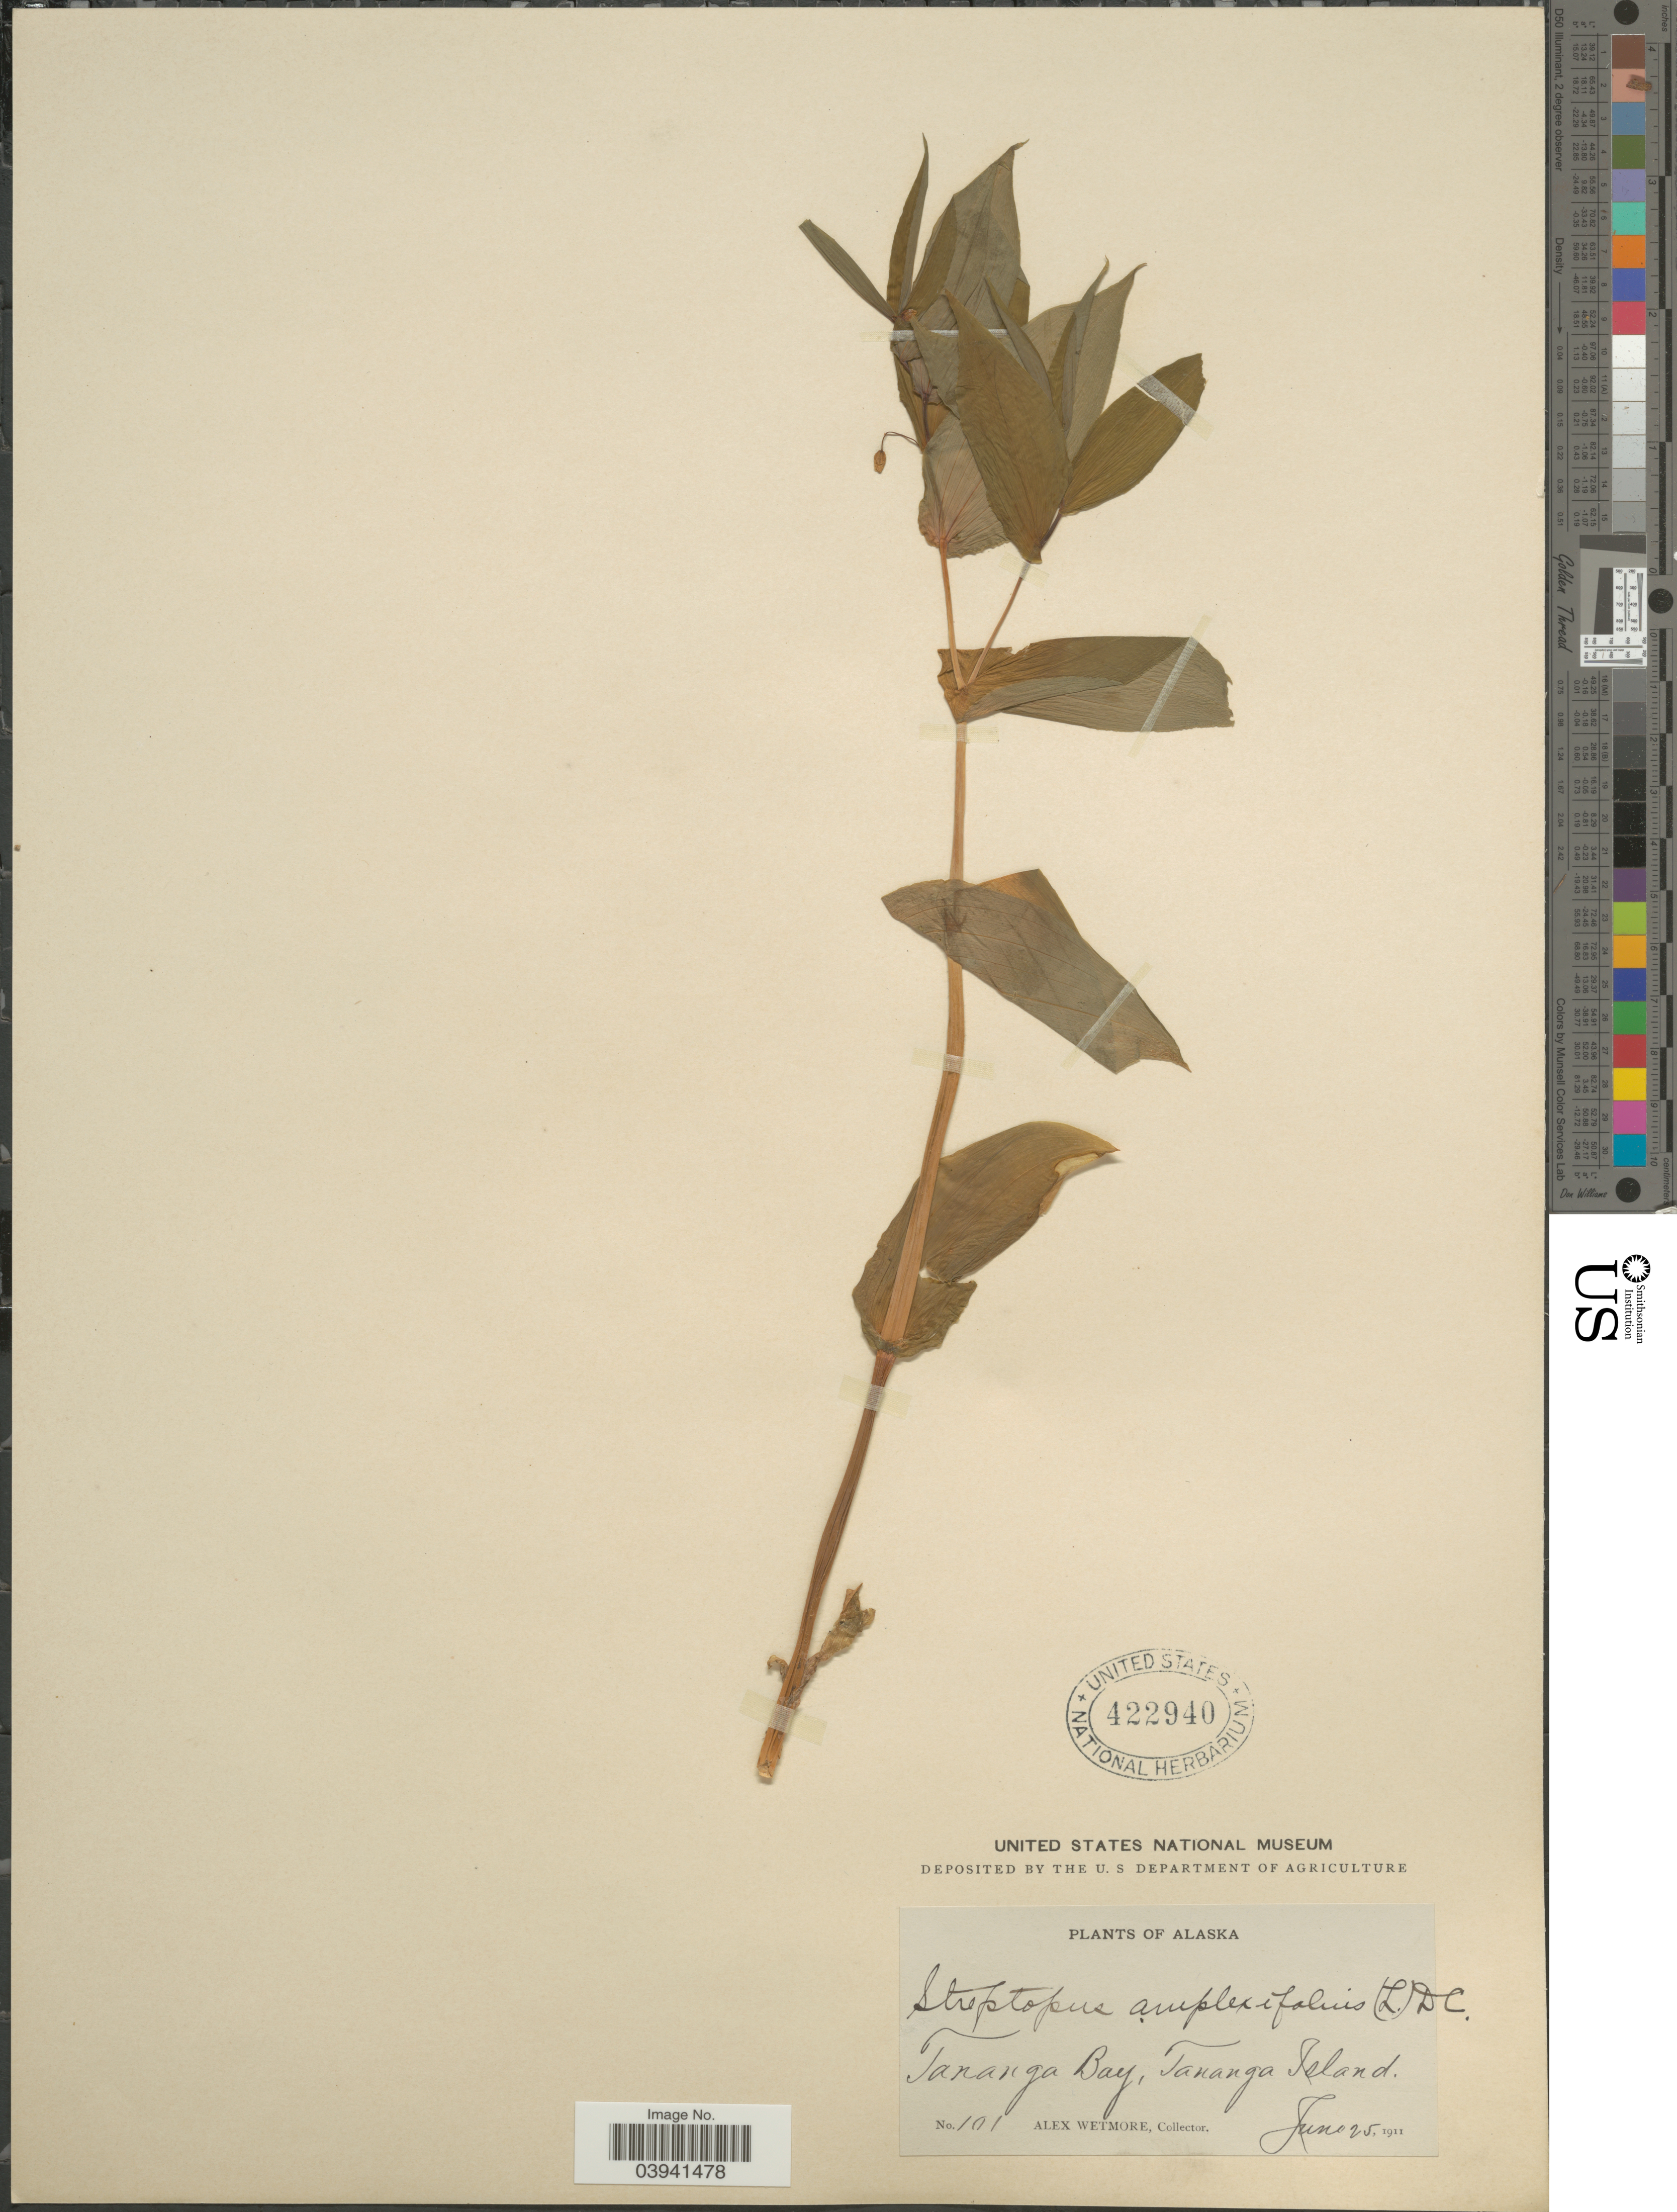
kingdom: Plantae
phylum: Tracheophyta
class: Liliopsida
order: Liliales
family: Liliaceae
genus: Streptopus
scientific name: Streptopus amplexifolius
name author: (L.) DC.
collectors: A. Wetmore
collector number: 101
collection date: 1911-06-25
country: United States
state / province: Alaska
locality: Tananga Bay, Tananga Island.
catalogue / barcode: US 422940